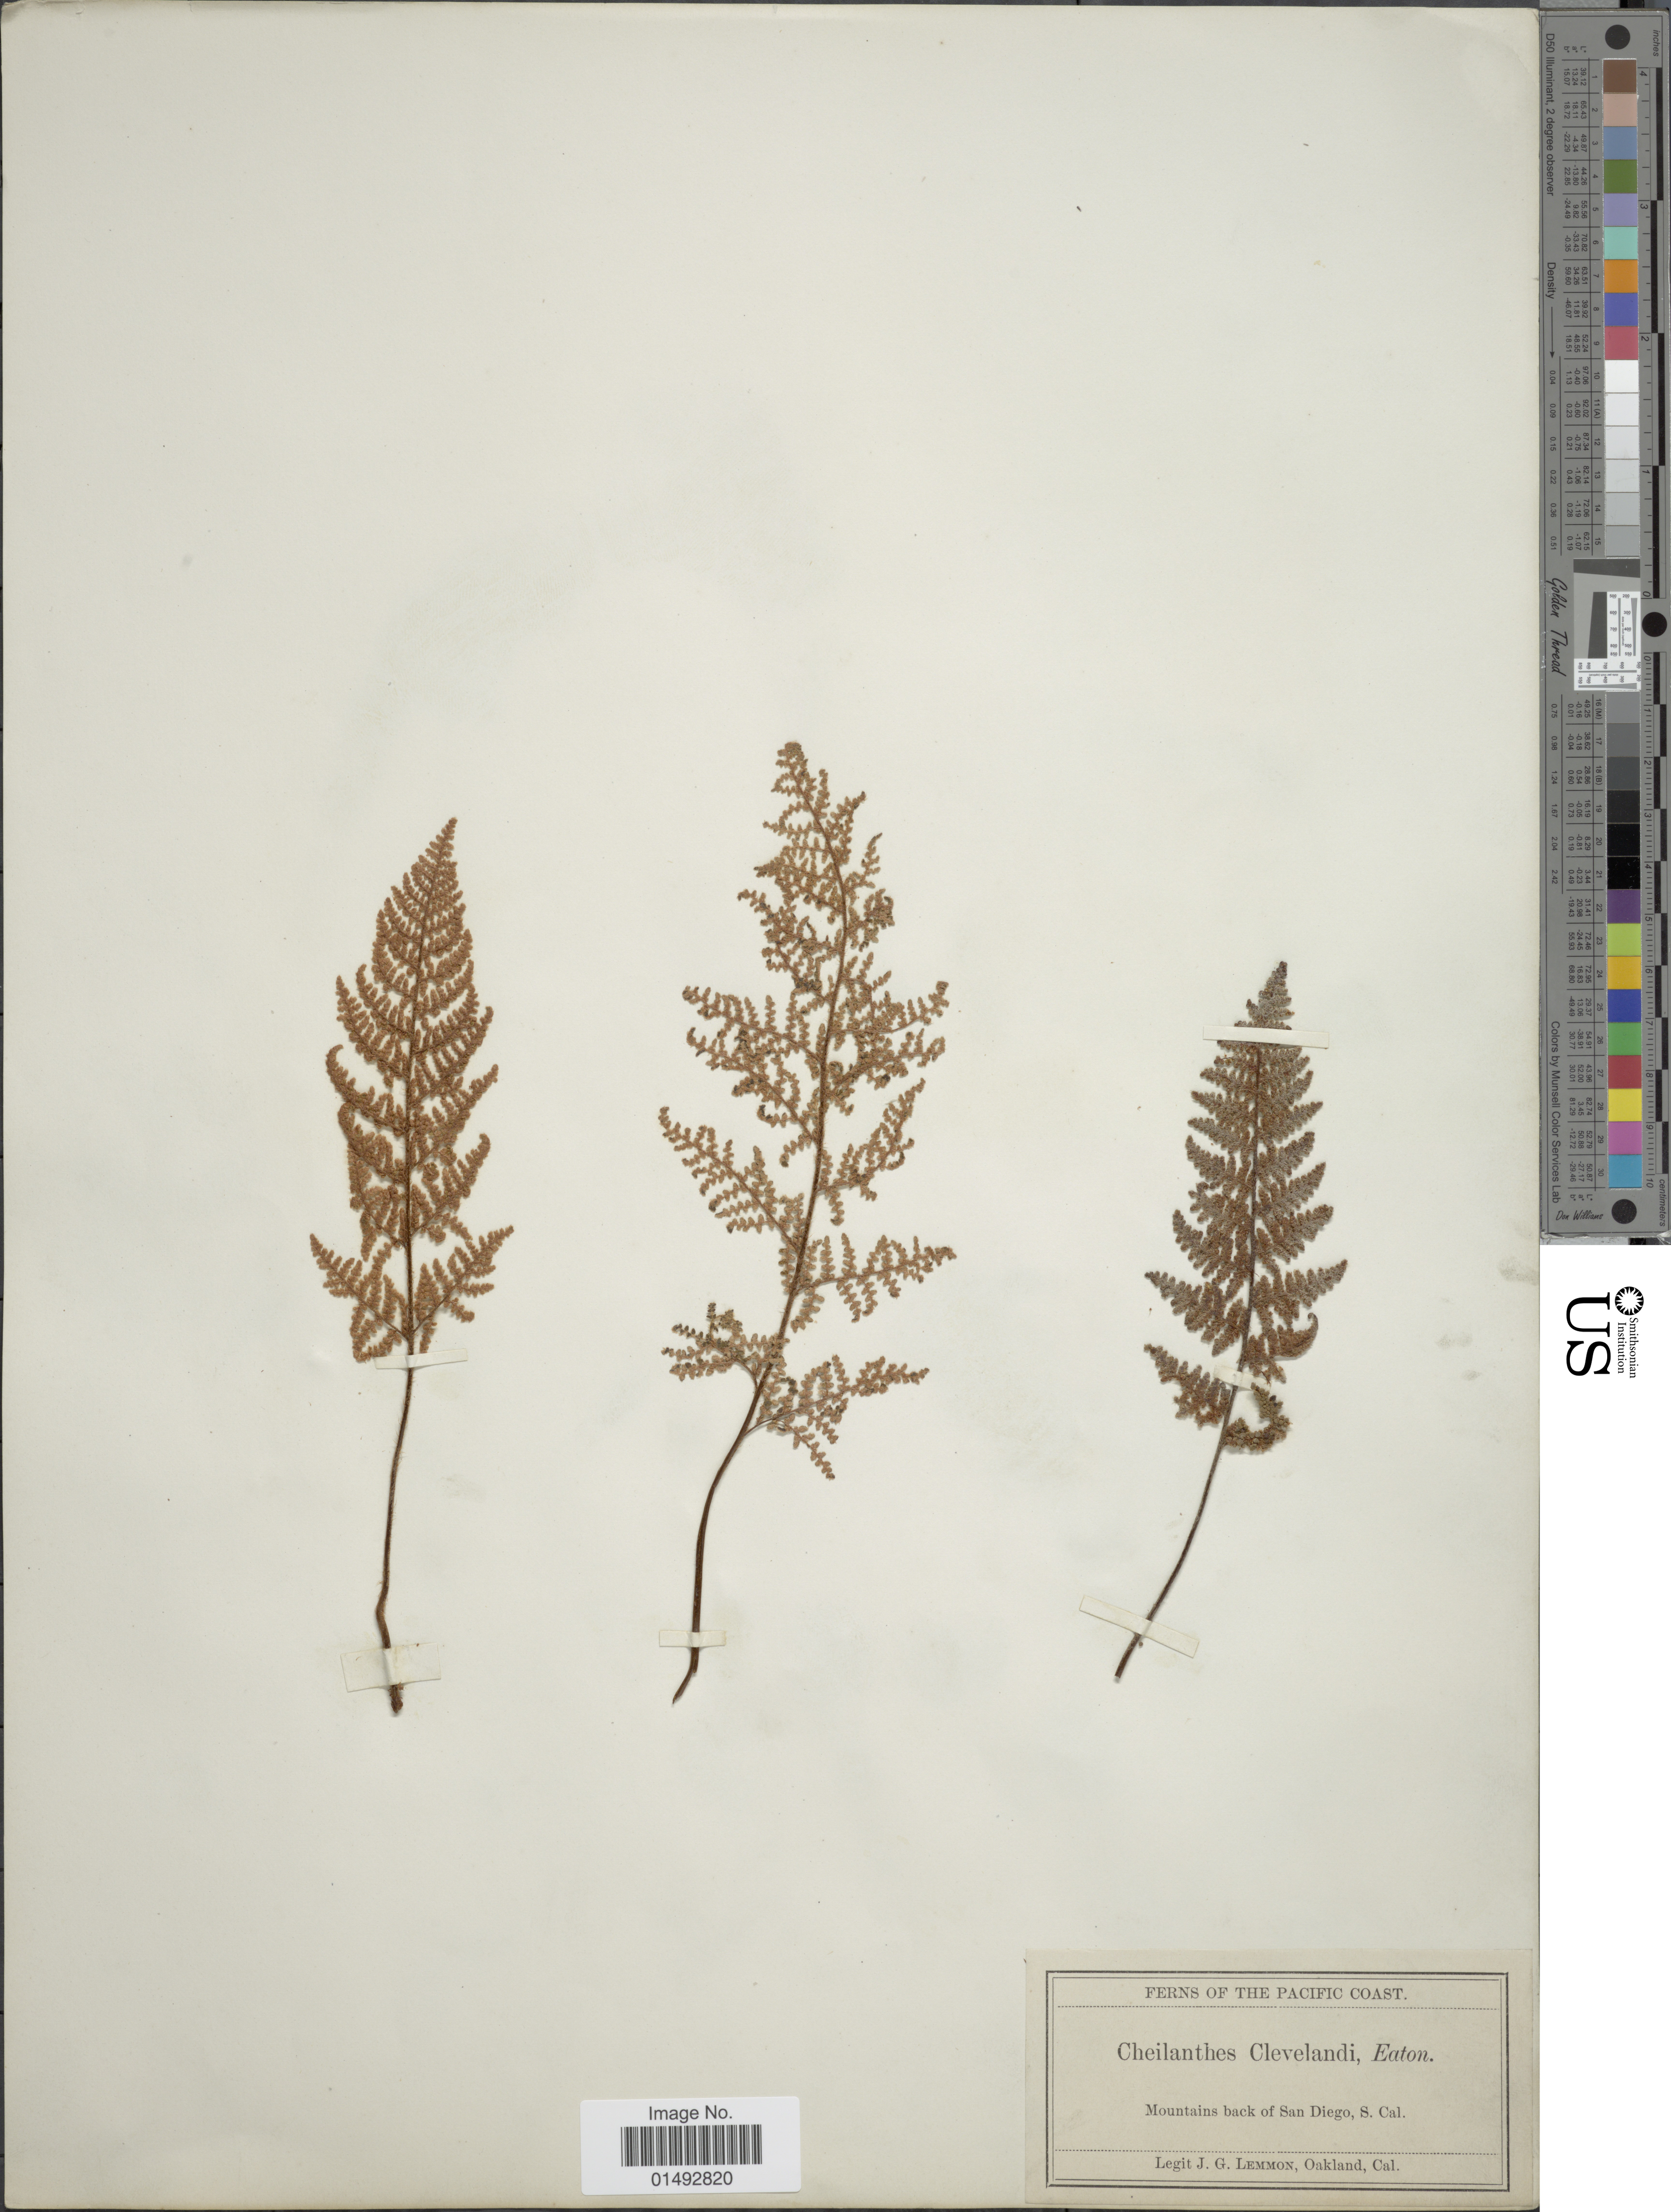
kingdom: Plantae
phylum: Tracheophyta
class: Polypodiopsida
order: Polypodiales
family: Pteridaceae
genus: Myriopteris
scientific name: Myriopteris clevelandii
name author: (D.C. Eaton) Grusz & Windham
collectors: J. Lemmon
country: United States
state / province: California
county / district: San Diego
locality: The Pacific Coast, Mountains back of San Diego